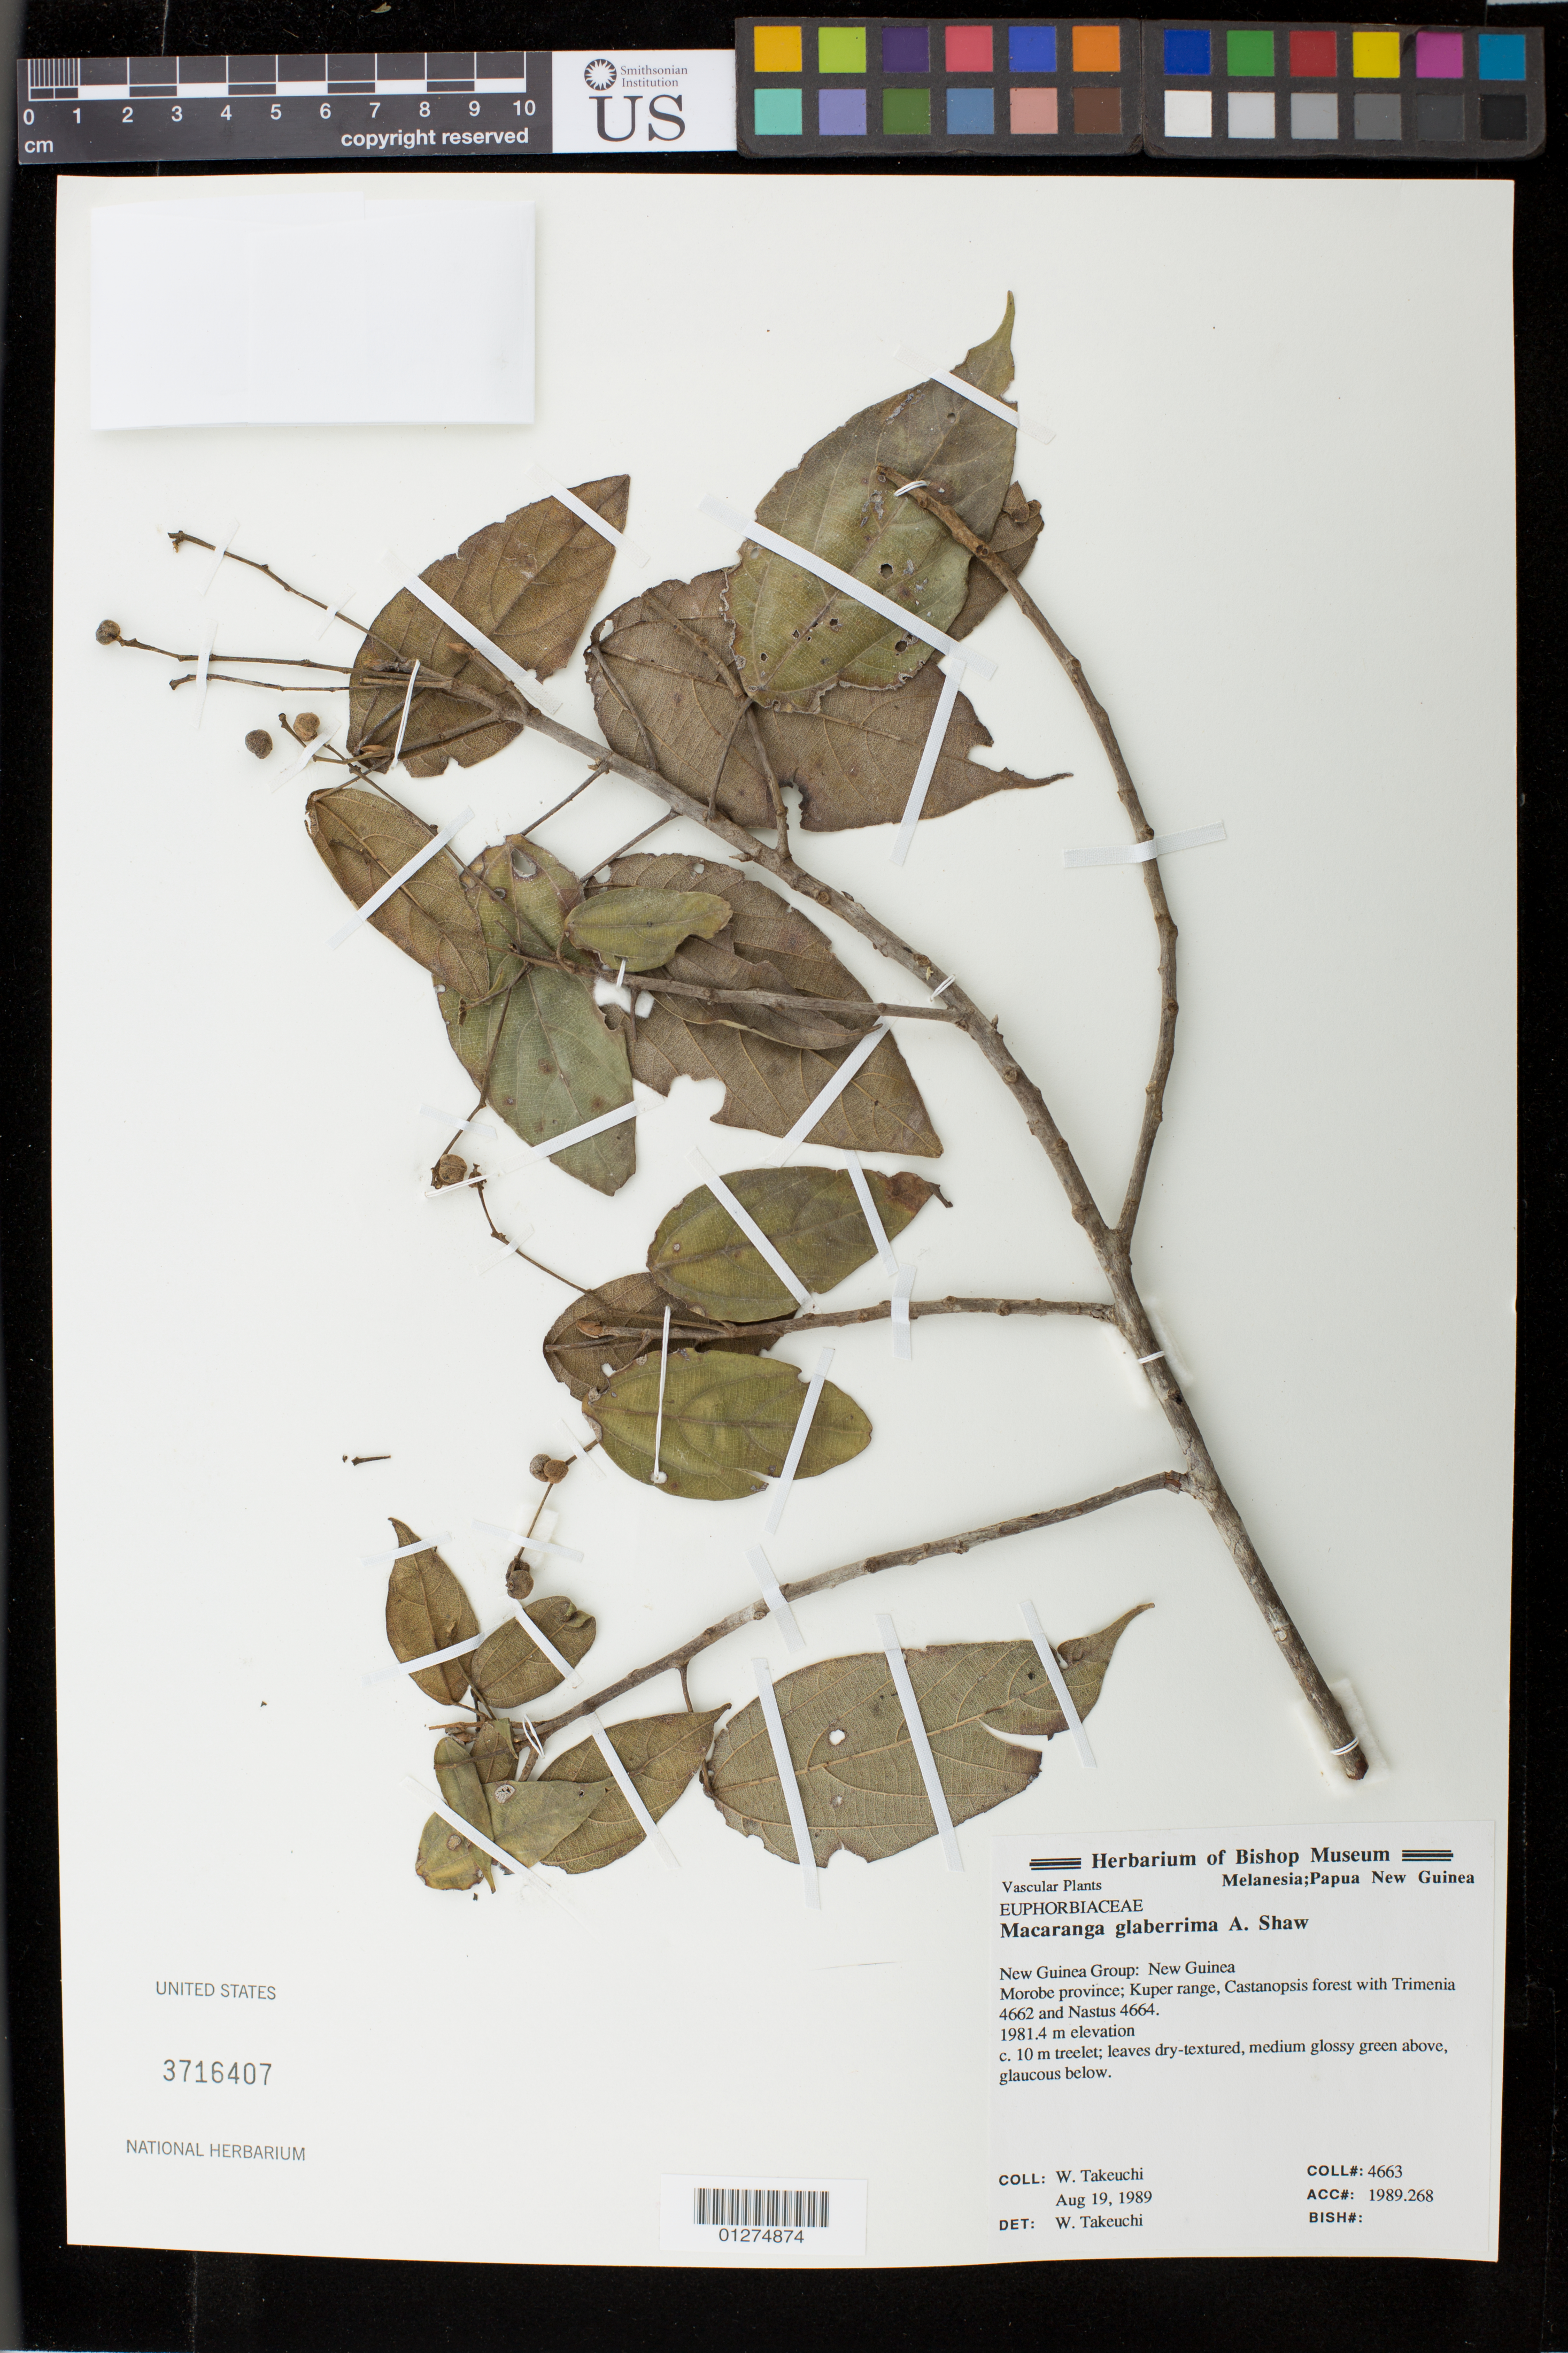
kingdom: Plantae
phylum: Tracheophyta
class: Magnoliopsida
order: Malpighiales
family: Euphorbiaceae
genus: Macaranga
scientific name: Macaranga glaberrima var. schoddei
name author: Airy Shaw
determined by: Takeuchi, W.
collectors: W. N. Takeuchi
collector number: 4663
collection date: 1989-08-19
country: Papua New Guinea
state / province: Morobe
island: New Guinea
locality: Kuper Range.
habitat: Castanopsis forest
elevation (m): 1981.4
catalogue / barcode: US 3716407